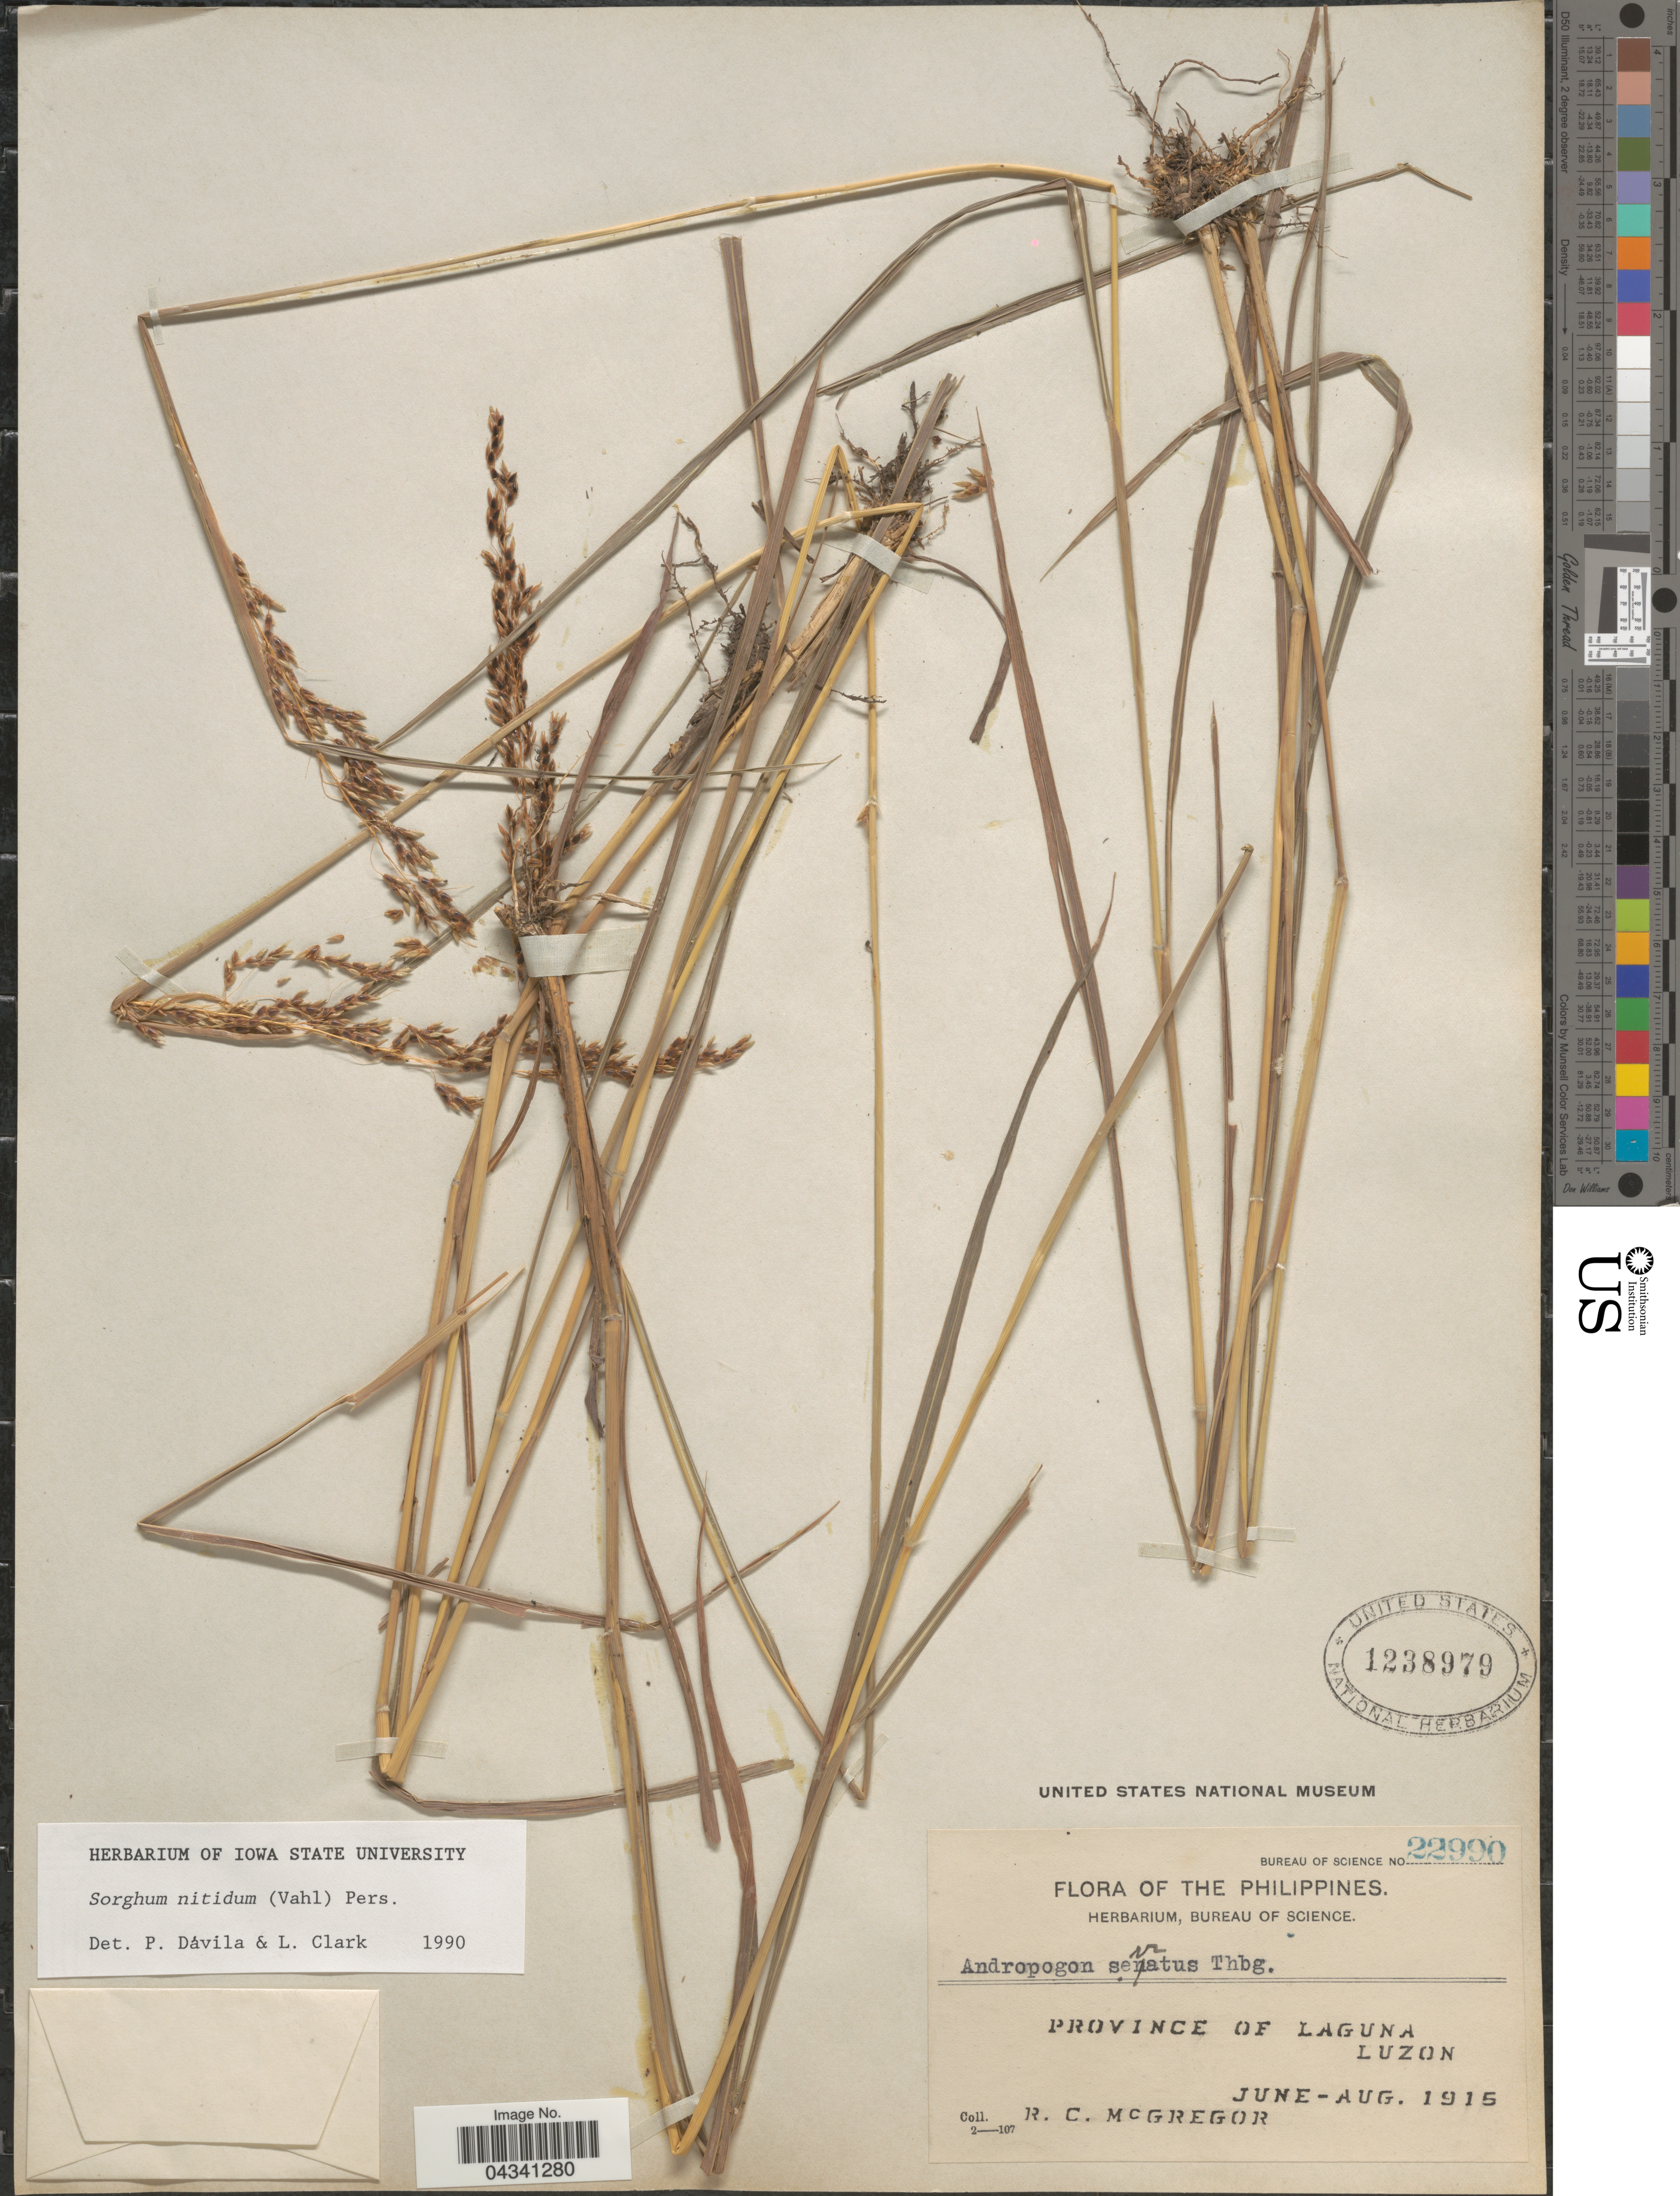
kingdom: Plantae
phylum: Tracheophyta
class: Liliopsida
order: Poales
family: Poaceae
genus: Sorghum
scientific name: Sorghum nitidum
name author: (Vahl) Pers.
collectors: R. C. McGregor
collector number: Bureau of Science 22990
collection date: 1915-06/1915-08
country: Philippines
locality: Province of Laguna. Luzon.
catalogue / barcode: US 1238979